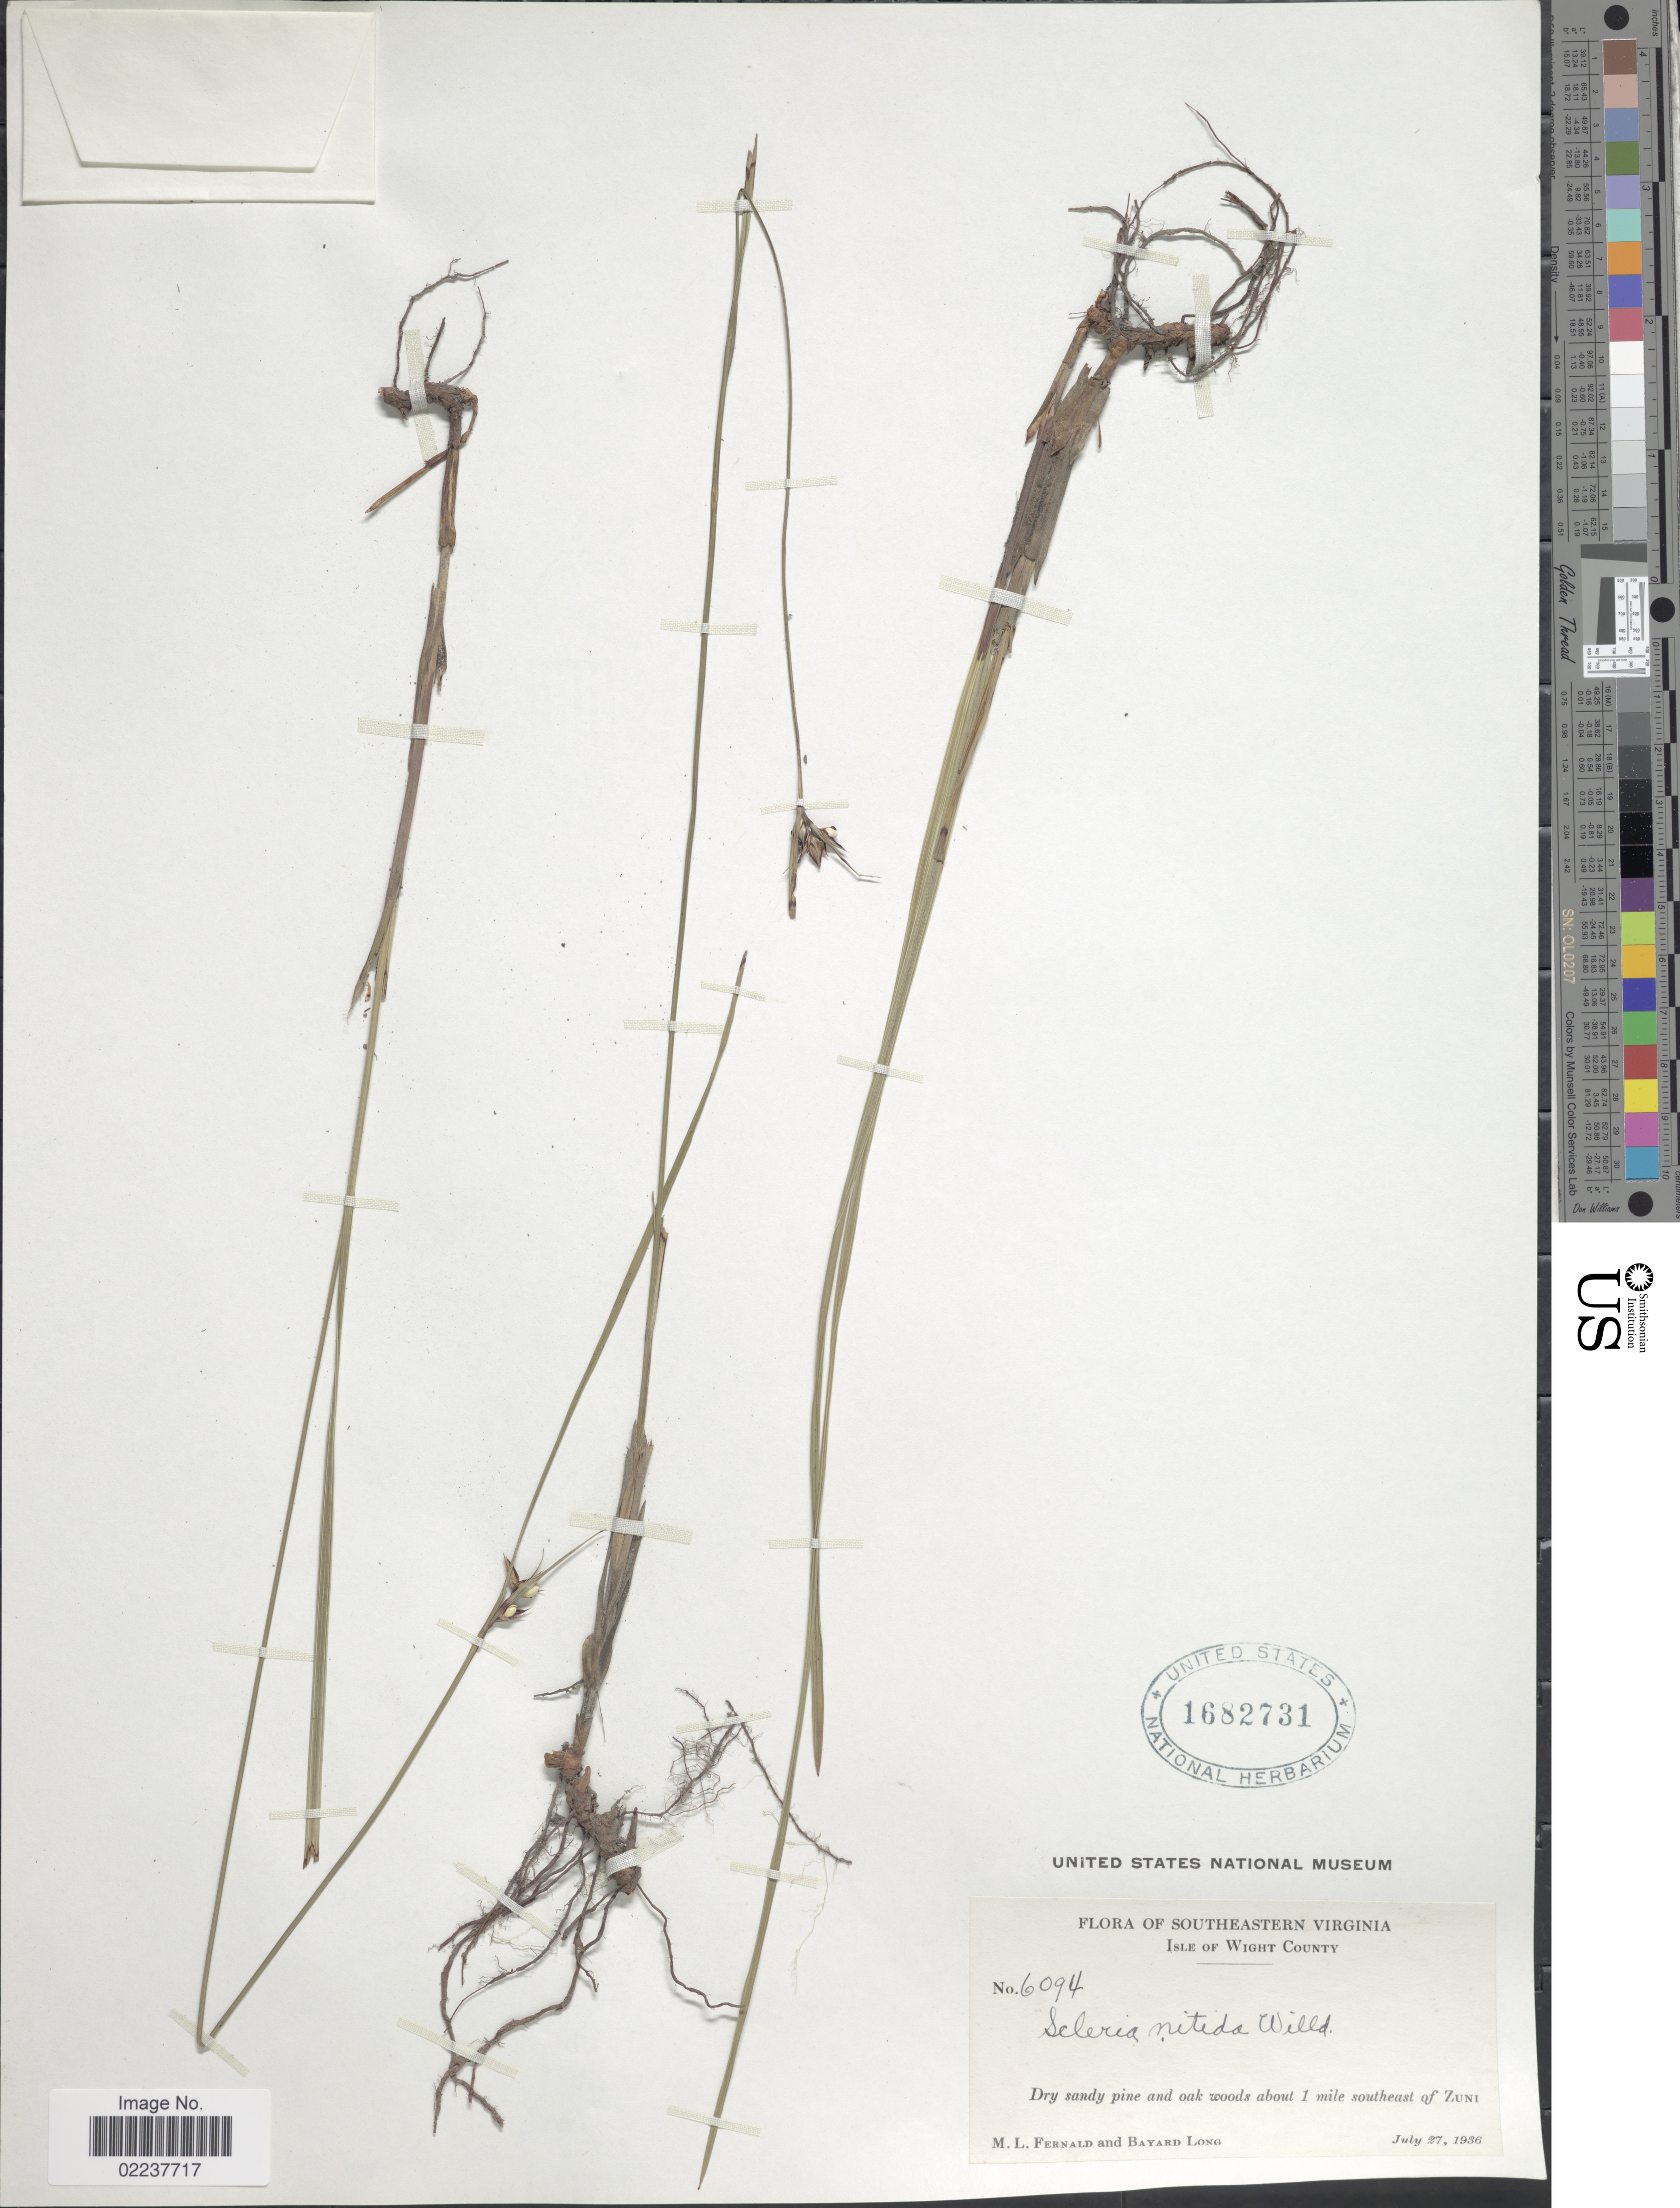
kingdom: Plantae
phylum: Tracheophyta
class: Liliopsida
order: Poales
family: Cyperaceae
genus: Scleria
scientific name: Scleria triglomerata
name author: Michx.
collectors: M. L. Fernald & B. Long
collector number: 6094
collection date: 1936-07-27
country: United States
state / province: Virginia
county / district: Isle of Wight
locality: Southeastern Virginia, Isle of Wight County, about 1 mile southeast of Zuni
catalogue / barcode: US 1682731